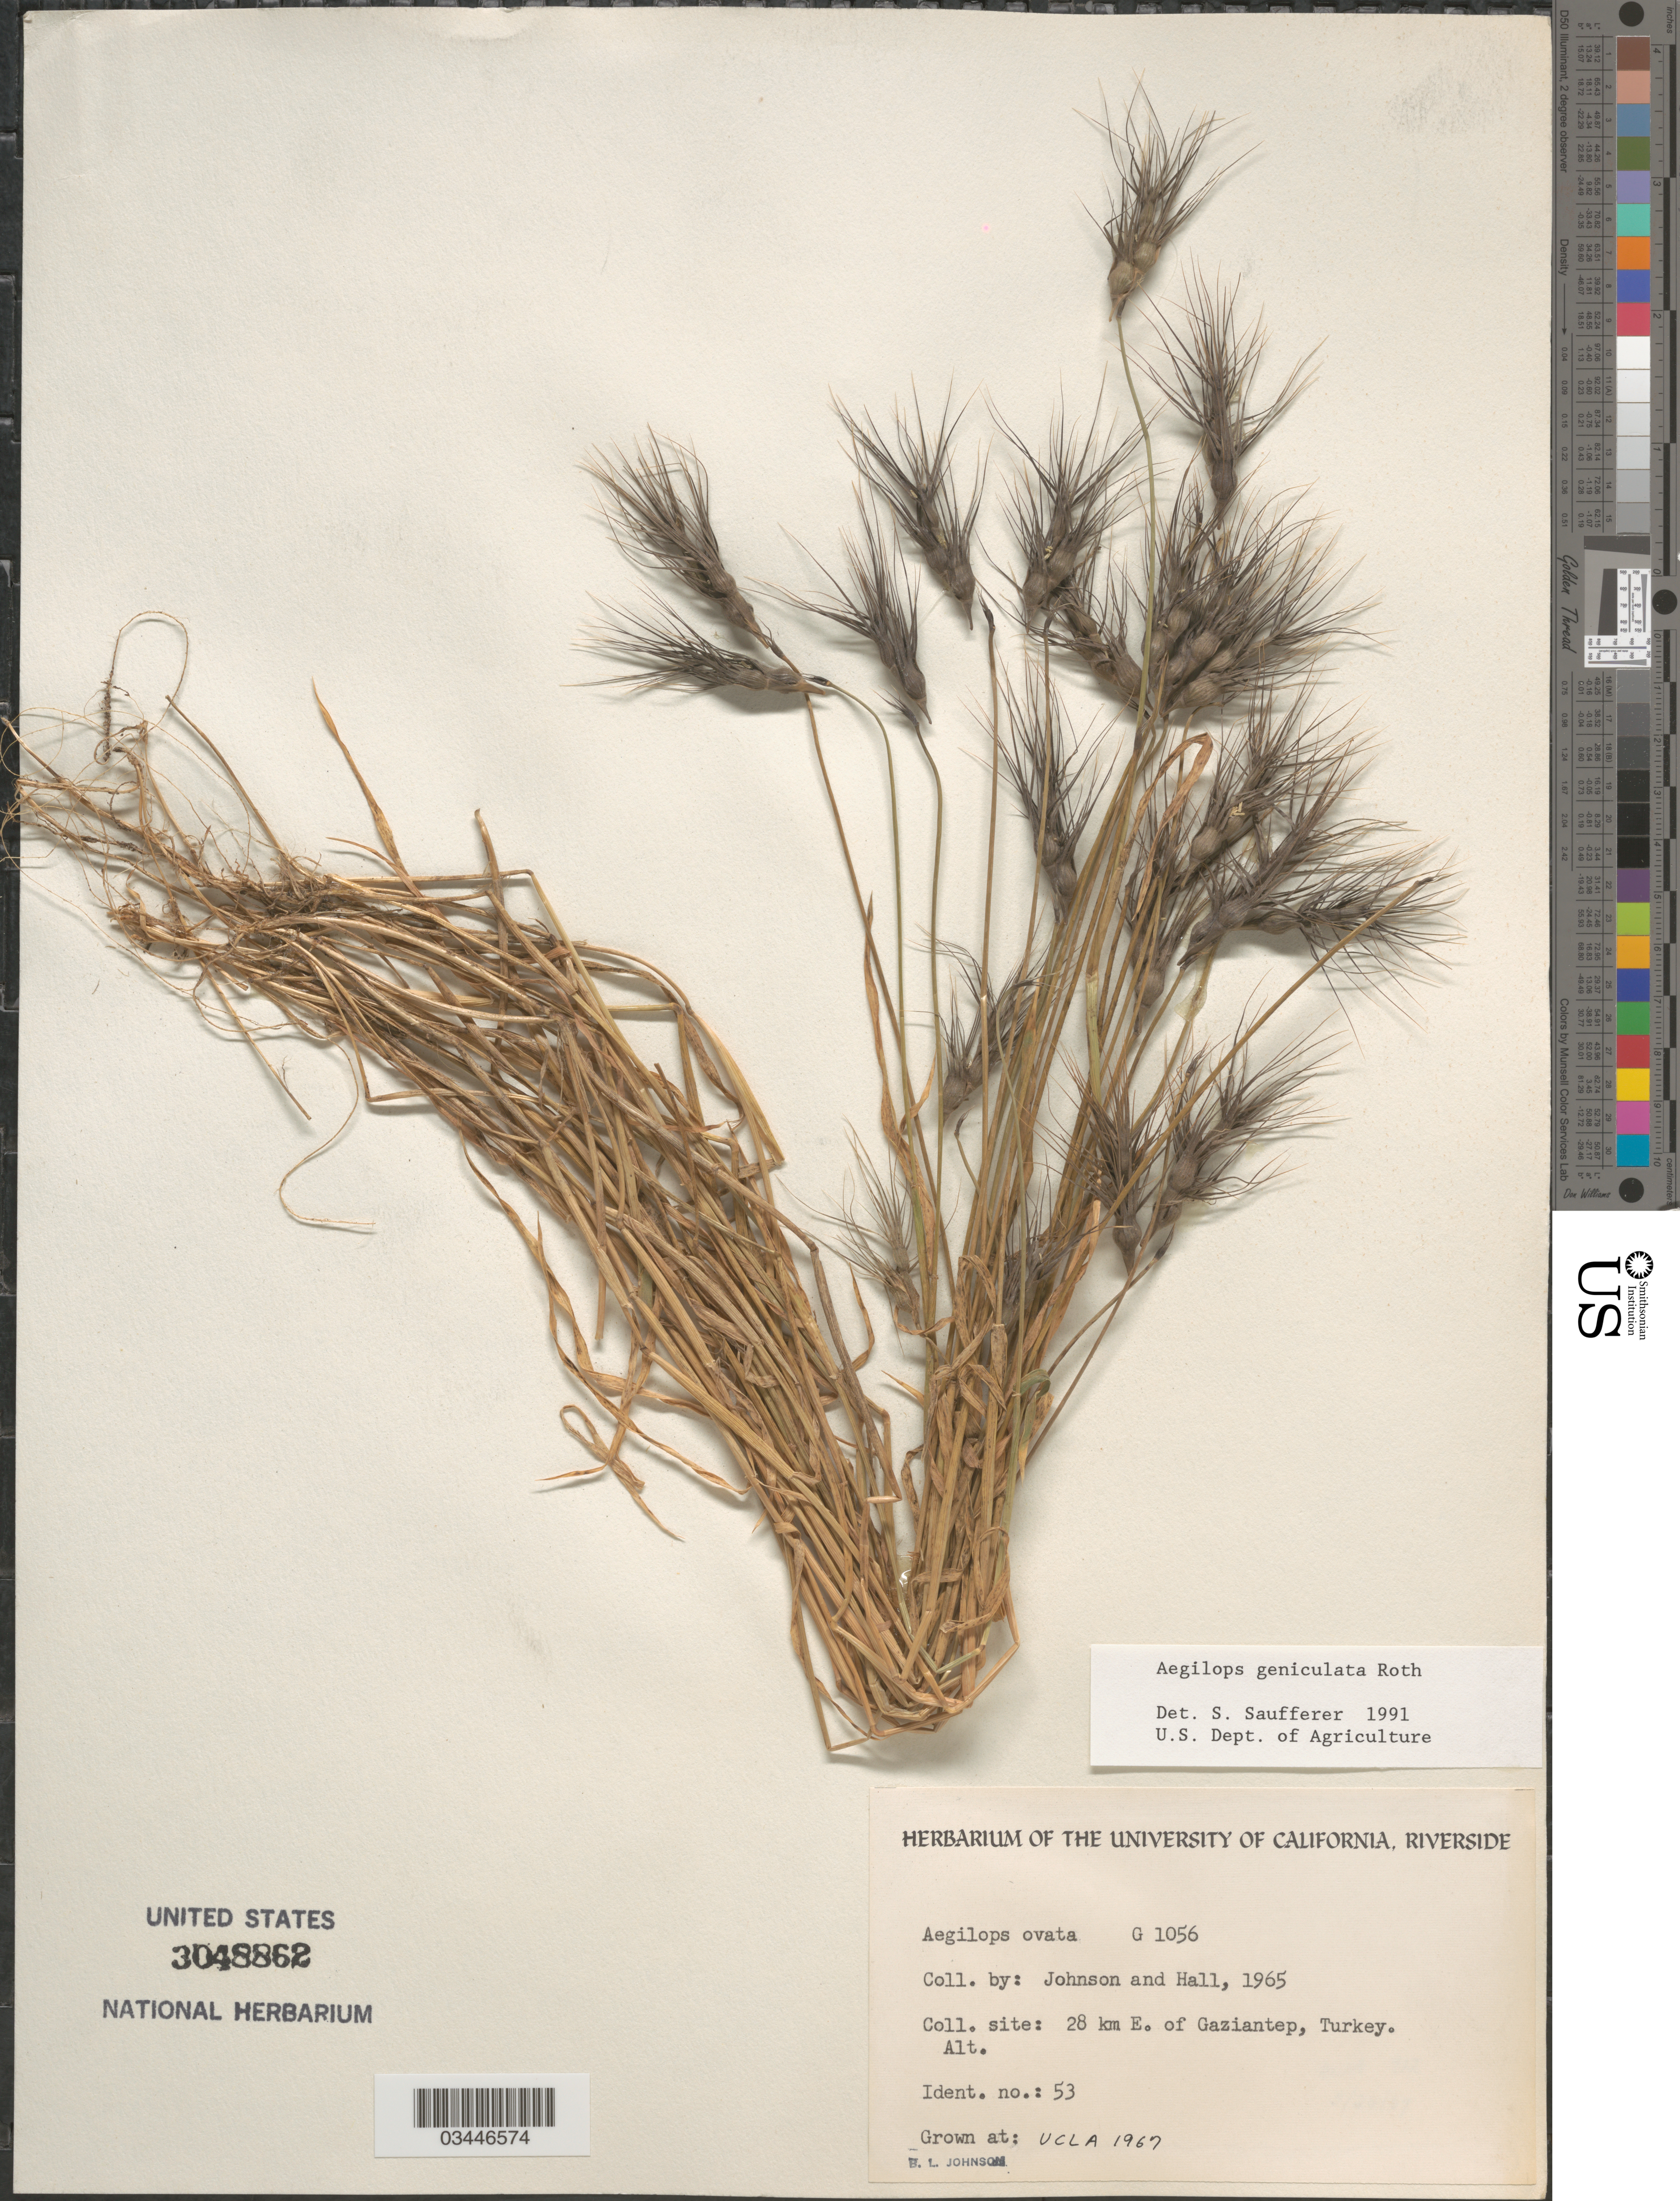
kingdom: Plantae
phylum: Tracheophyta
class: Liliopsida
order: Poales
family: Poaceae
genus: Aegilops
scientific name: Aegilops geniculata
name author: Roth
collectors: B. Johnson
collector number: G1056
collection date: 1967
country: United States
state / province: California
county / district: Los Angeles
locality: UCLA.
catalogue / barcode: US 3048862